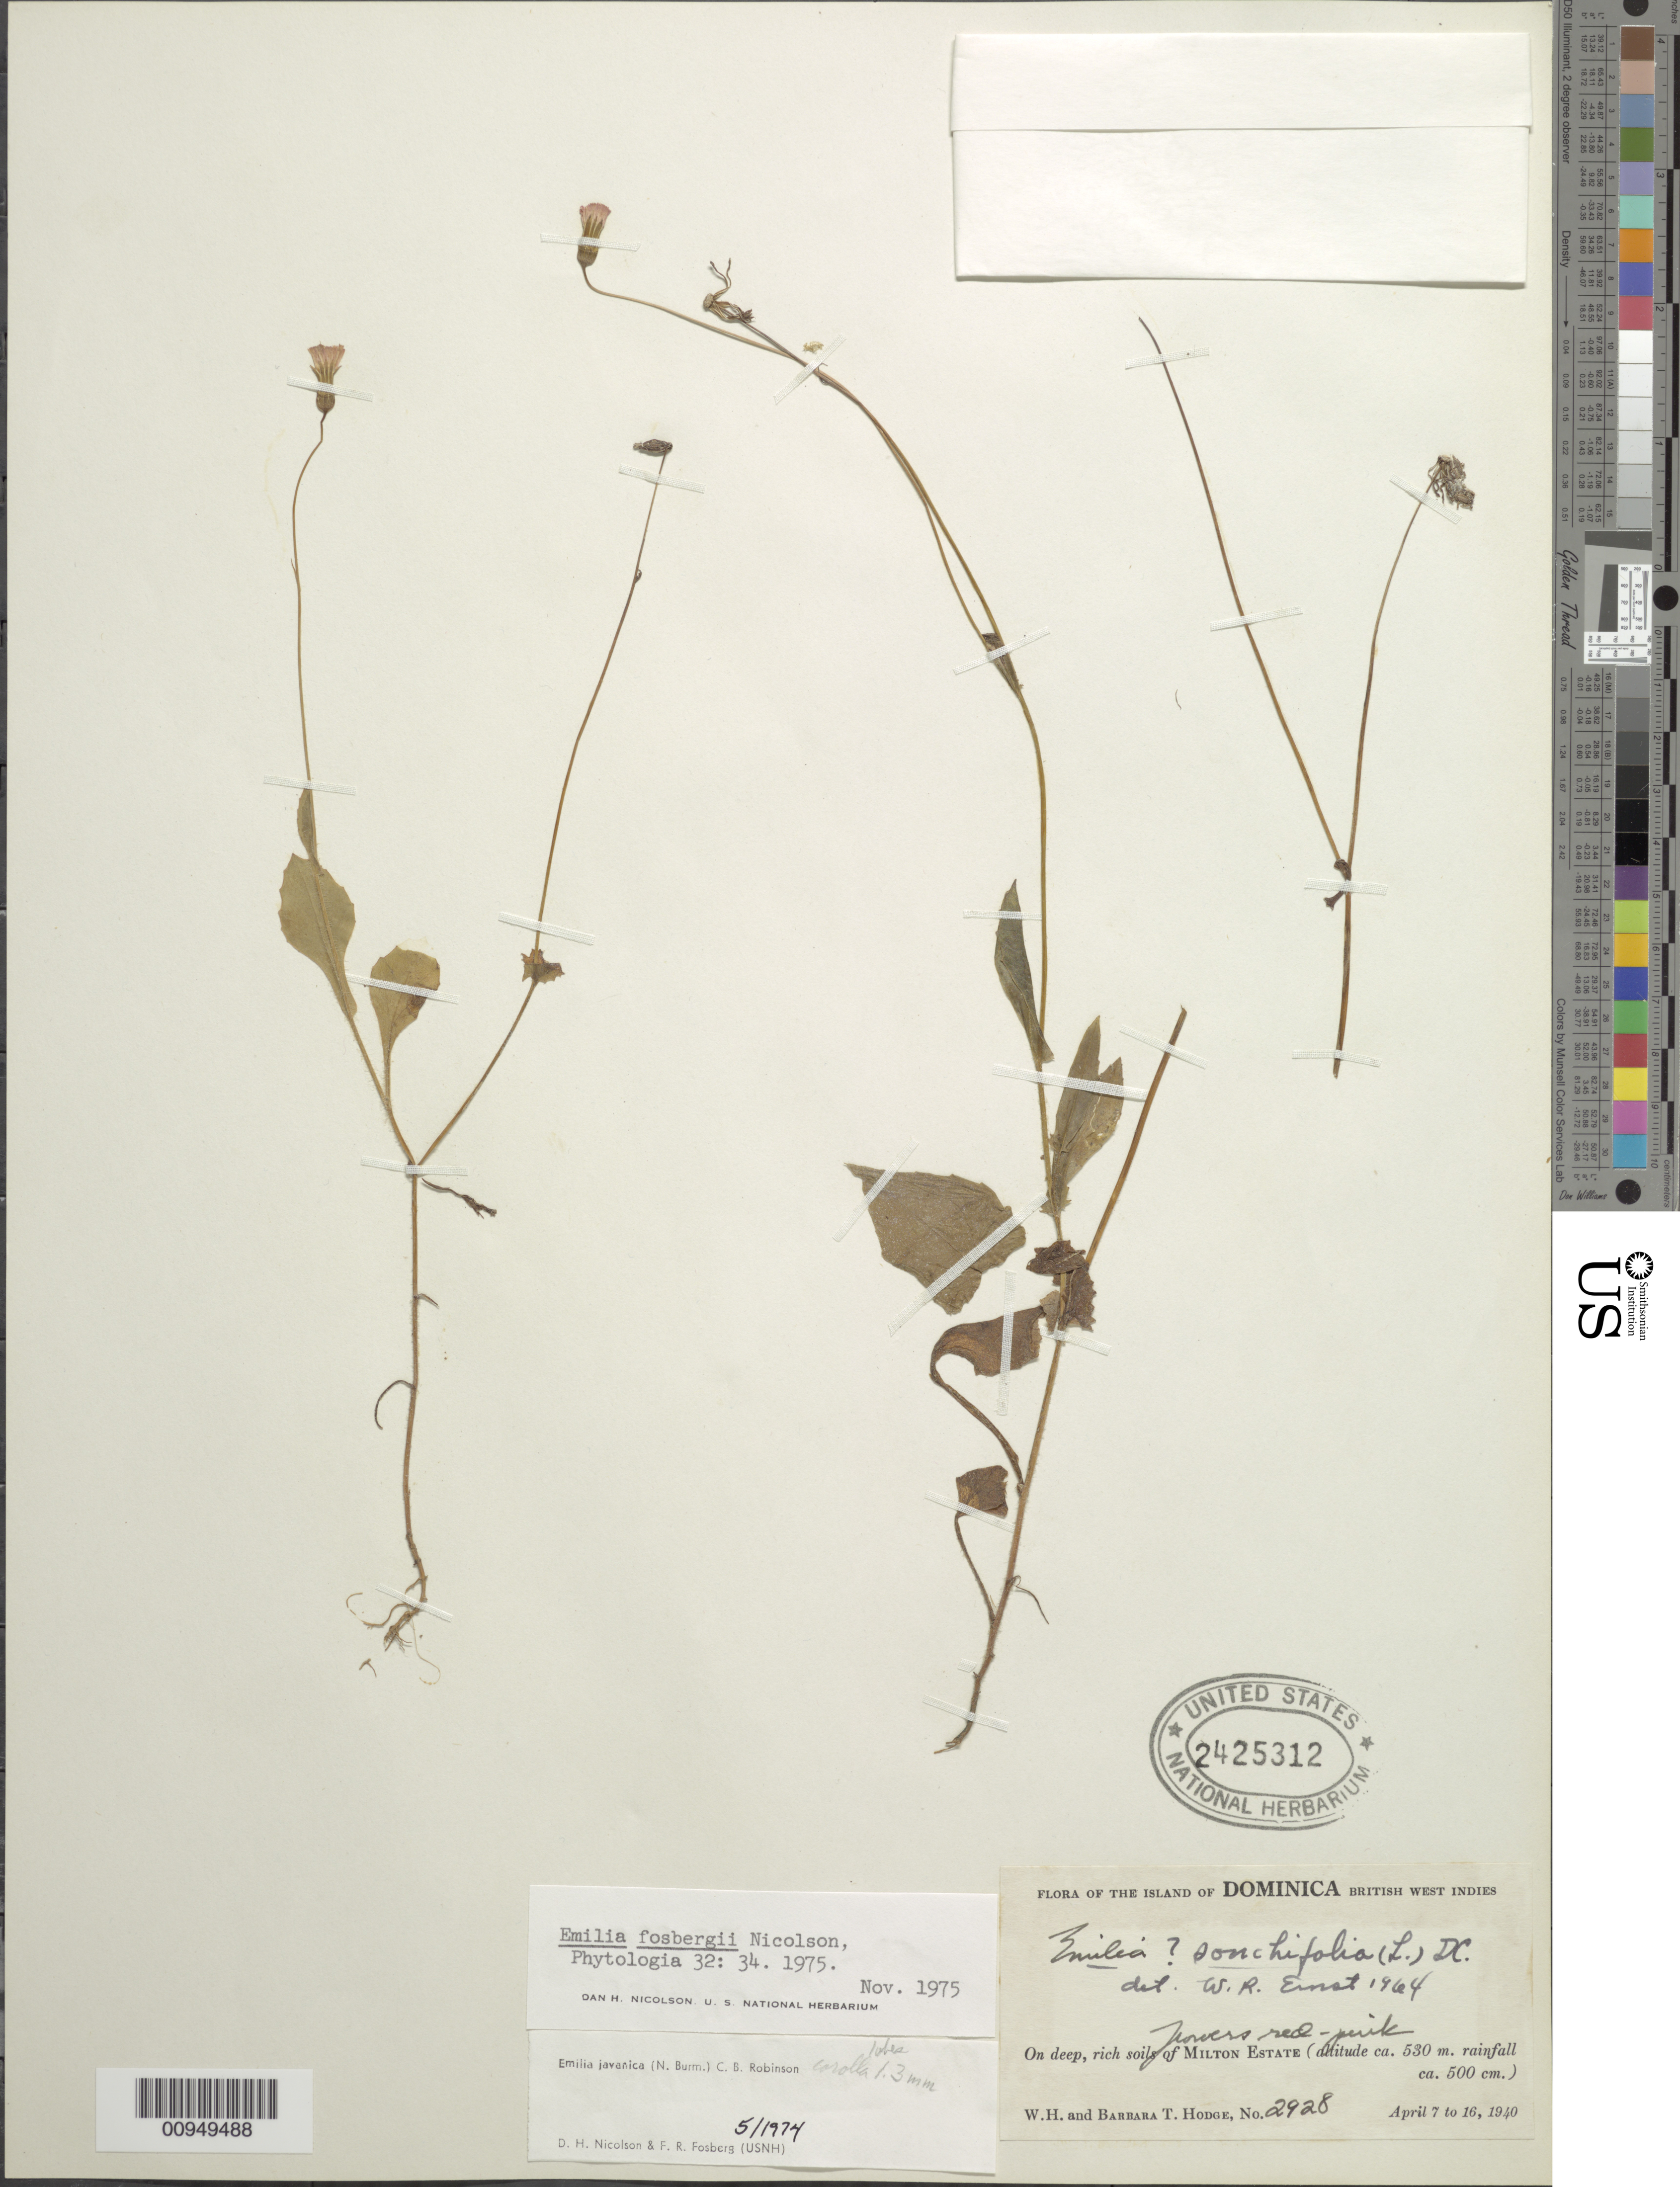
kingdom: Plantae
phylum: Tracheophyta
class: Magnoliopsida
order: Asterales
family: Asteraceae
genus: Emilia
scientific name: Emilia fosbergii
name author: Nicolson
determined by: Nicolson, Dan H.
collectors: W. Hodge & B. Hodge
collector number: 2928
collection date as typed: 07 Apr 1940 to 16 Apr 1940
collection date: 1940-04-07/1940-04-16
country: Dominica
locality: Milton Estate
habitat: On deep, rich soil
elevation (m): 530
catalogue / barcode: US 2425312